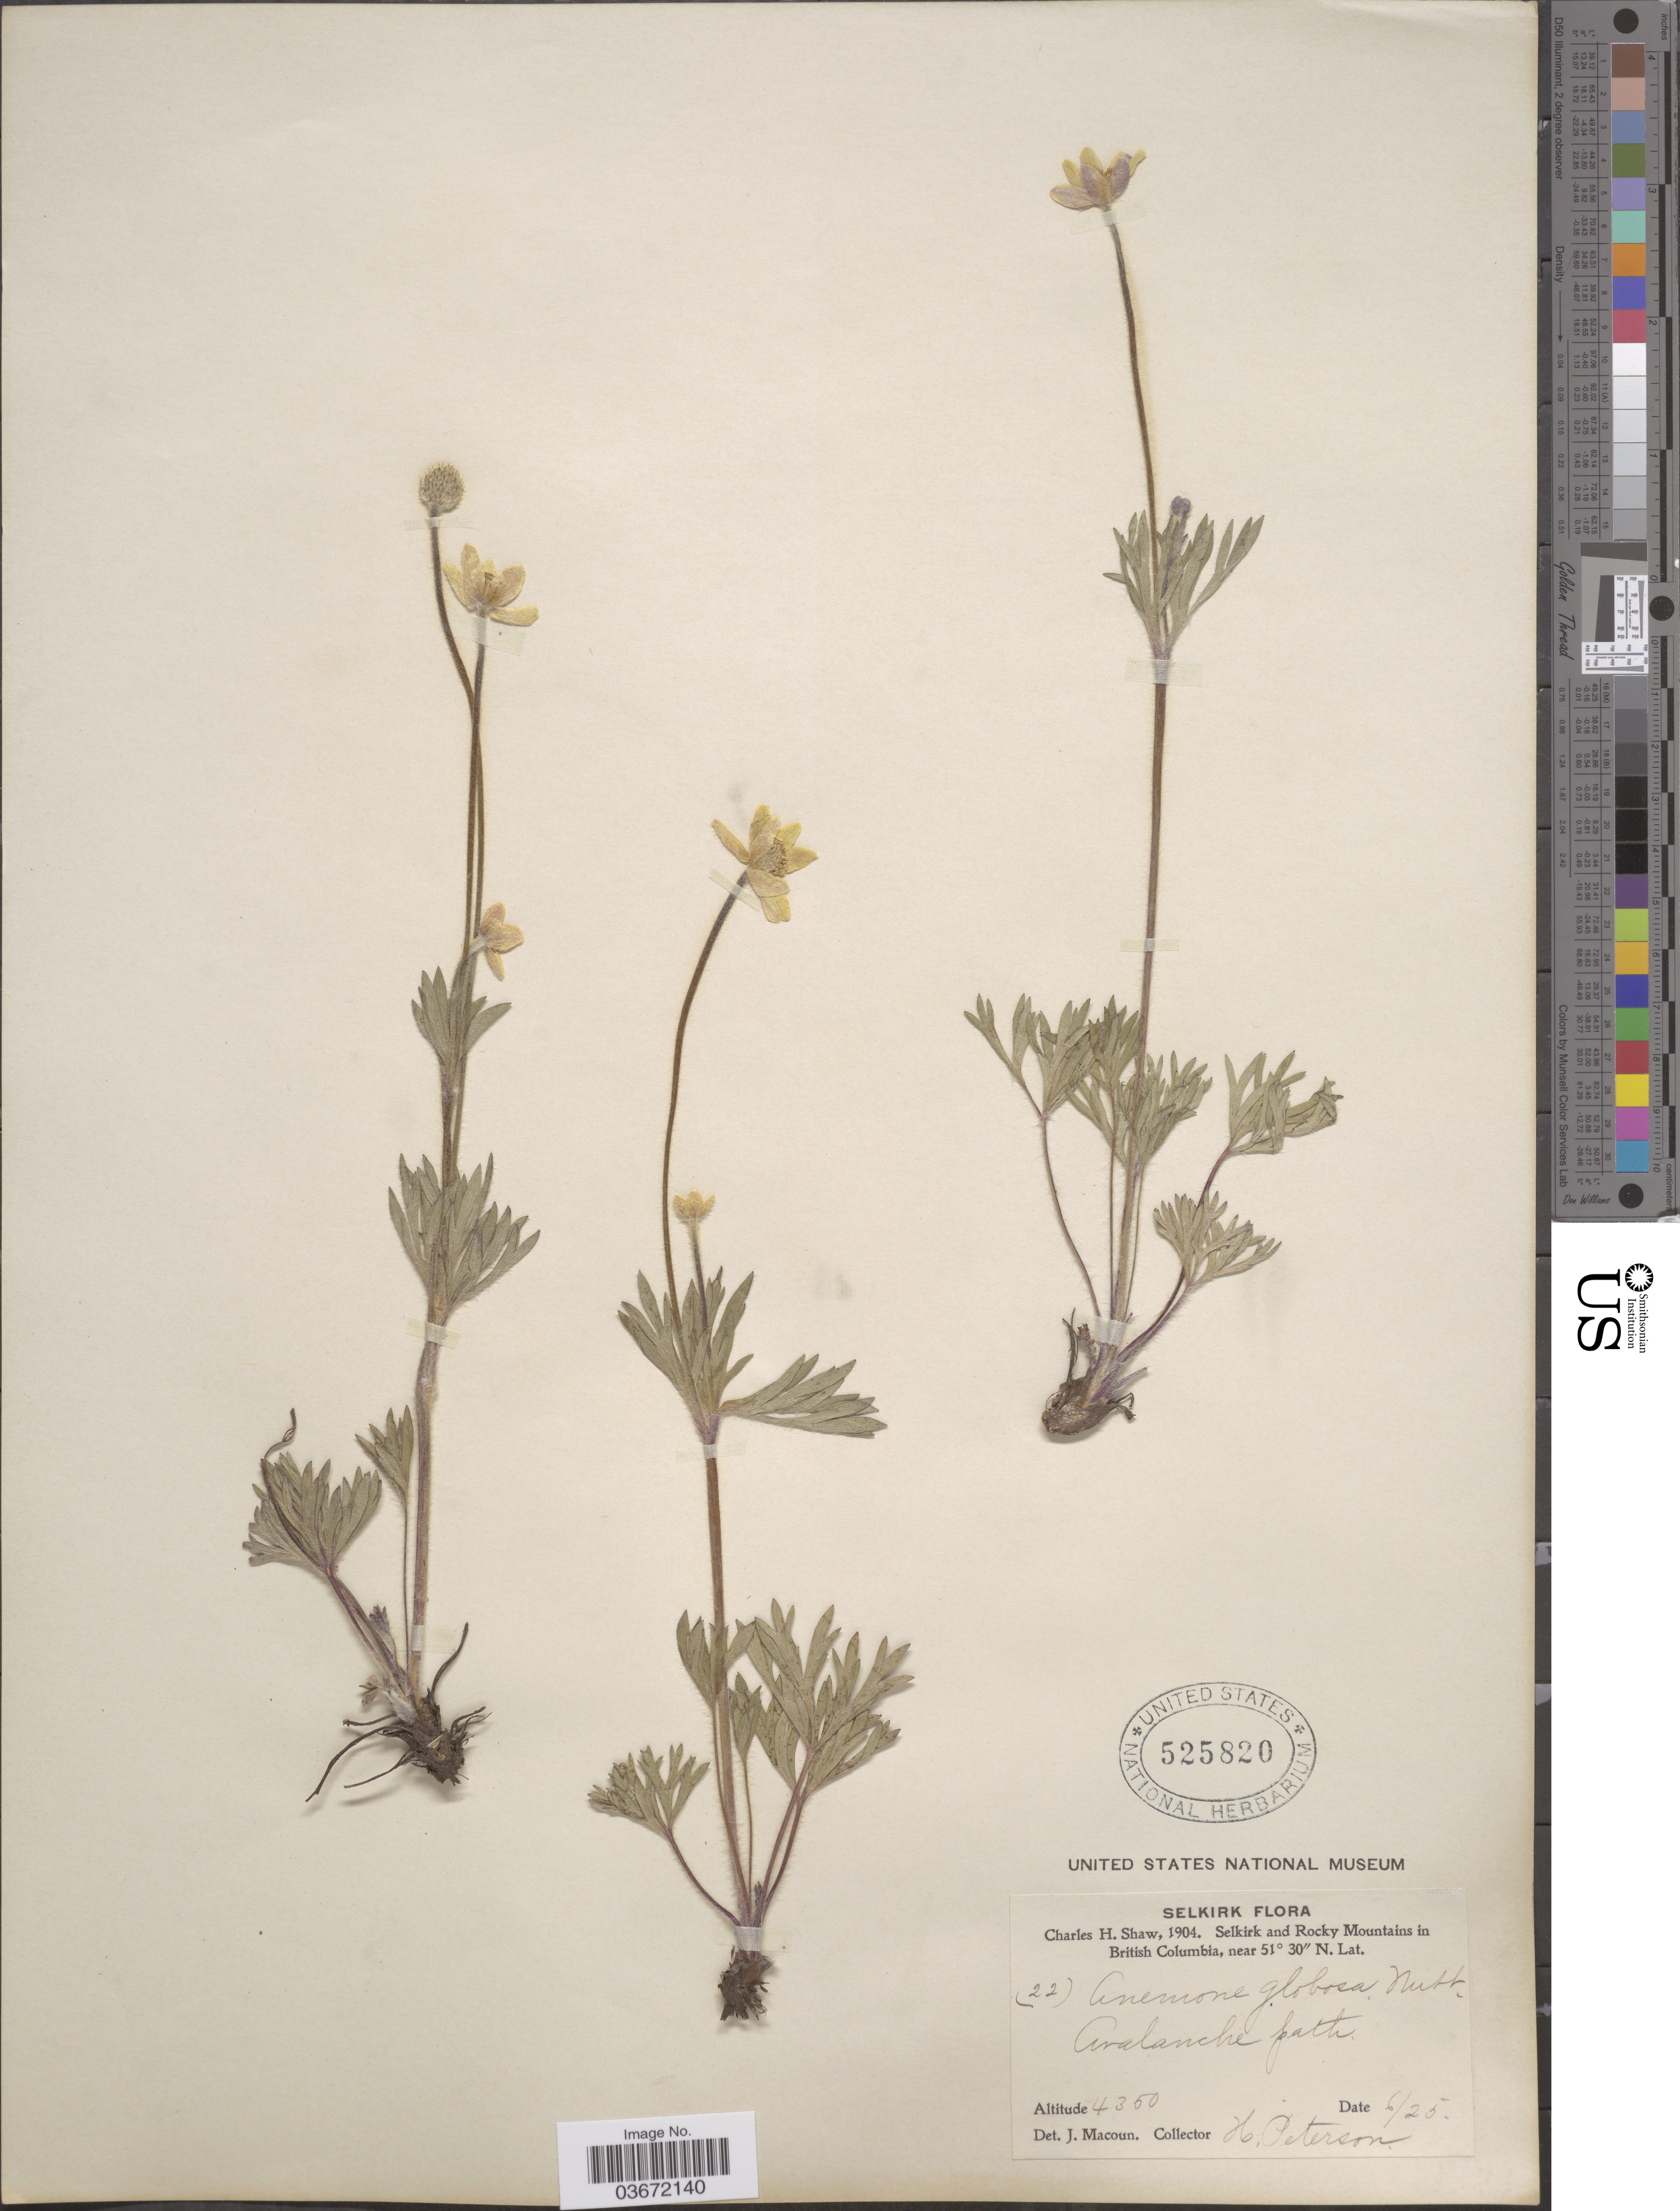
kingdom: Plantae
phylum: Tracheophyta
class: Magnoliopsida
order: Ranunculales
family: Ranunculaceae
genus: Anemone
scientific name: Anemone multifida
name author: Poir.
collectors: H. Peterson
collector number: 22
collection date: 1904-06-25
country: Canada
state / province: British Columbia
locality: Selkirk. Selkirk and Rocky Mountains in British Columbia. Avalanche path.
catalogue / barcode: US 525820